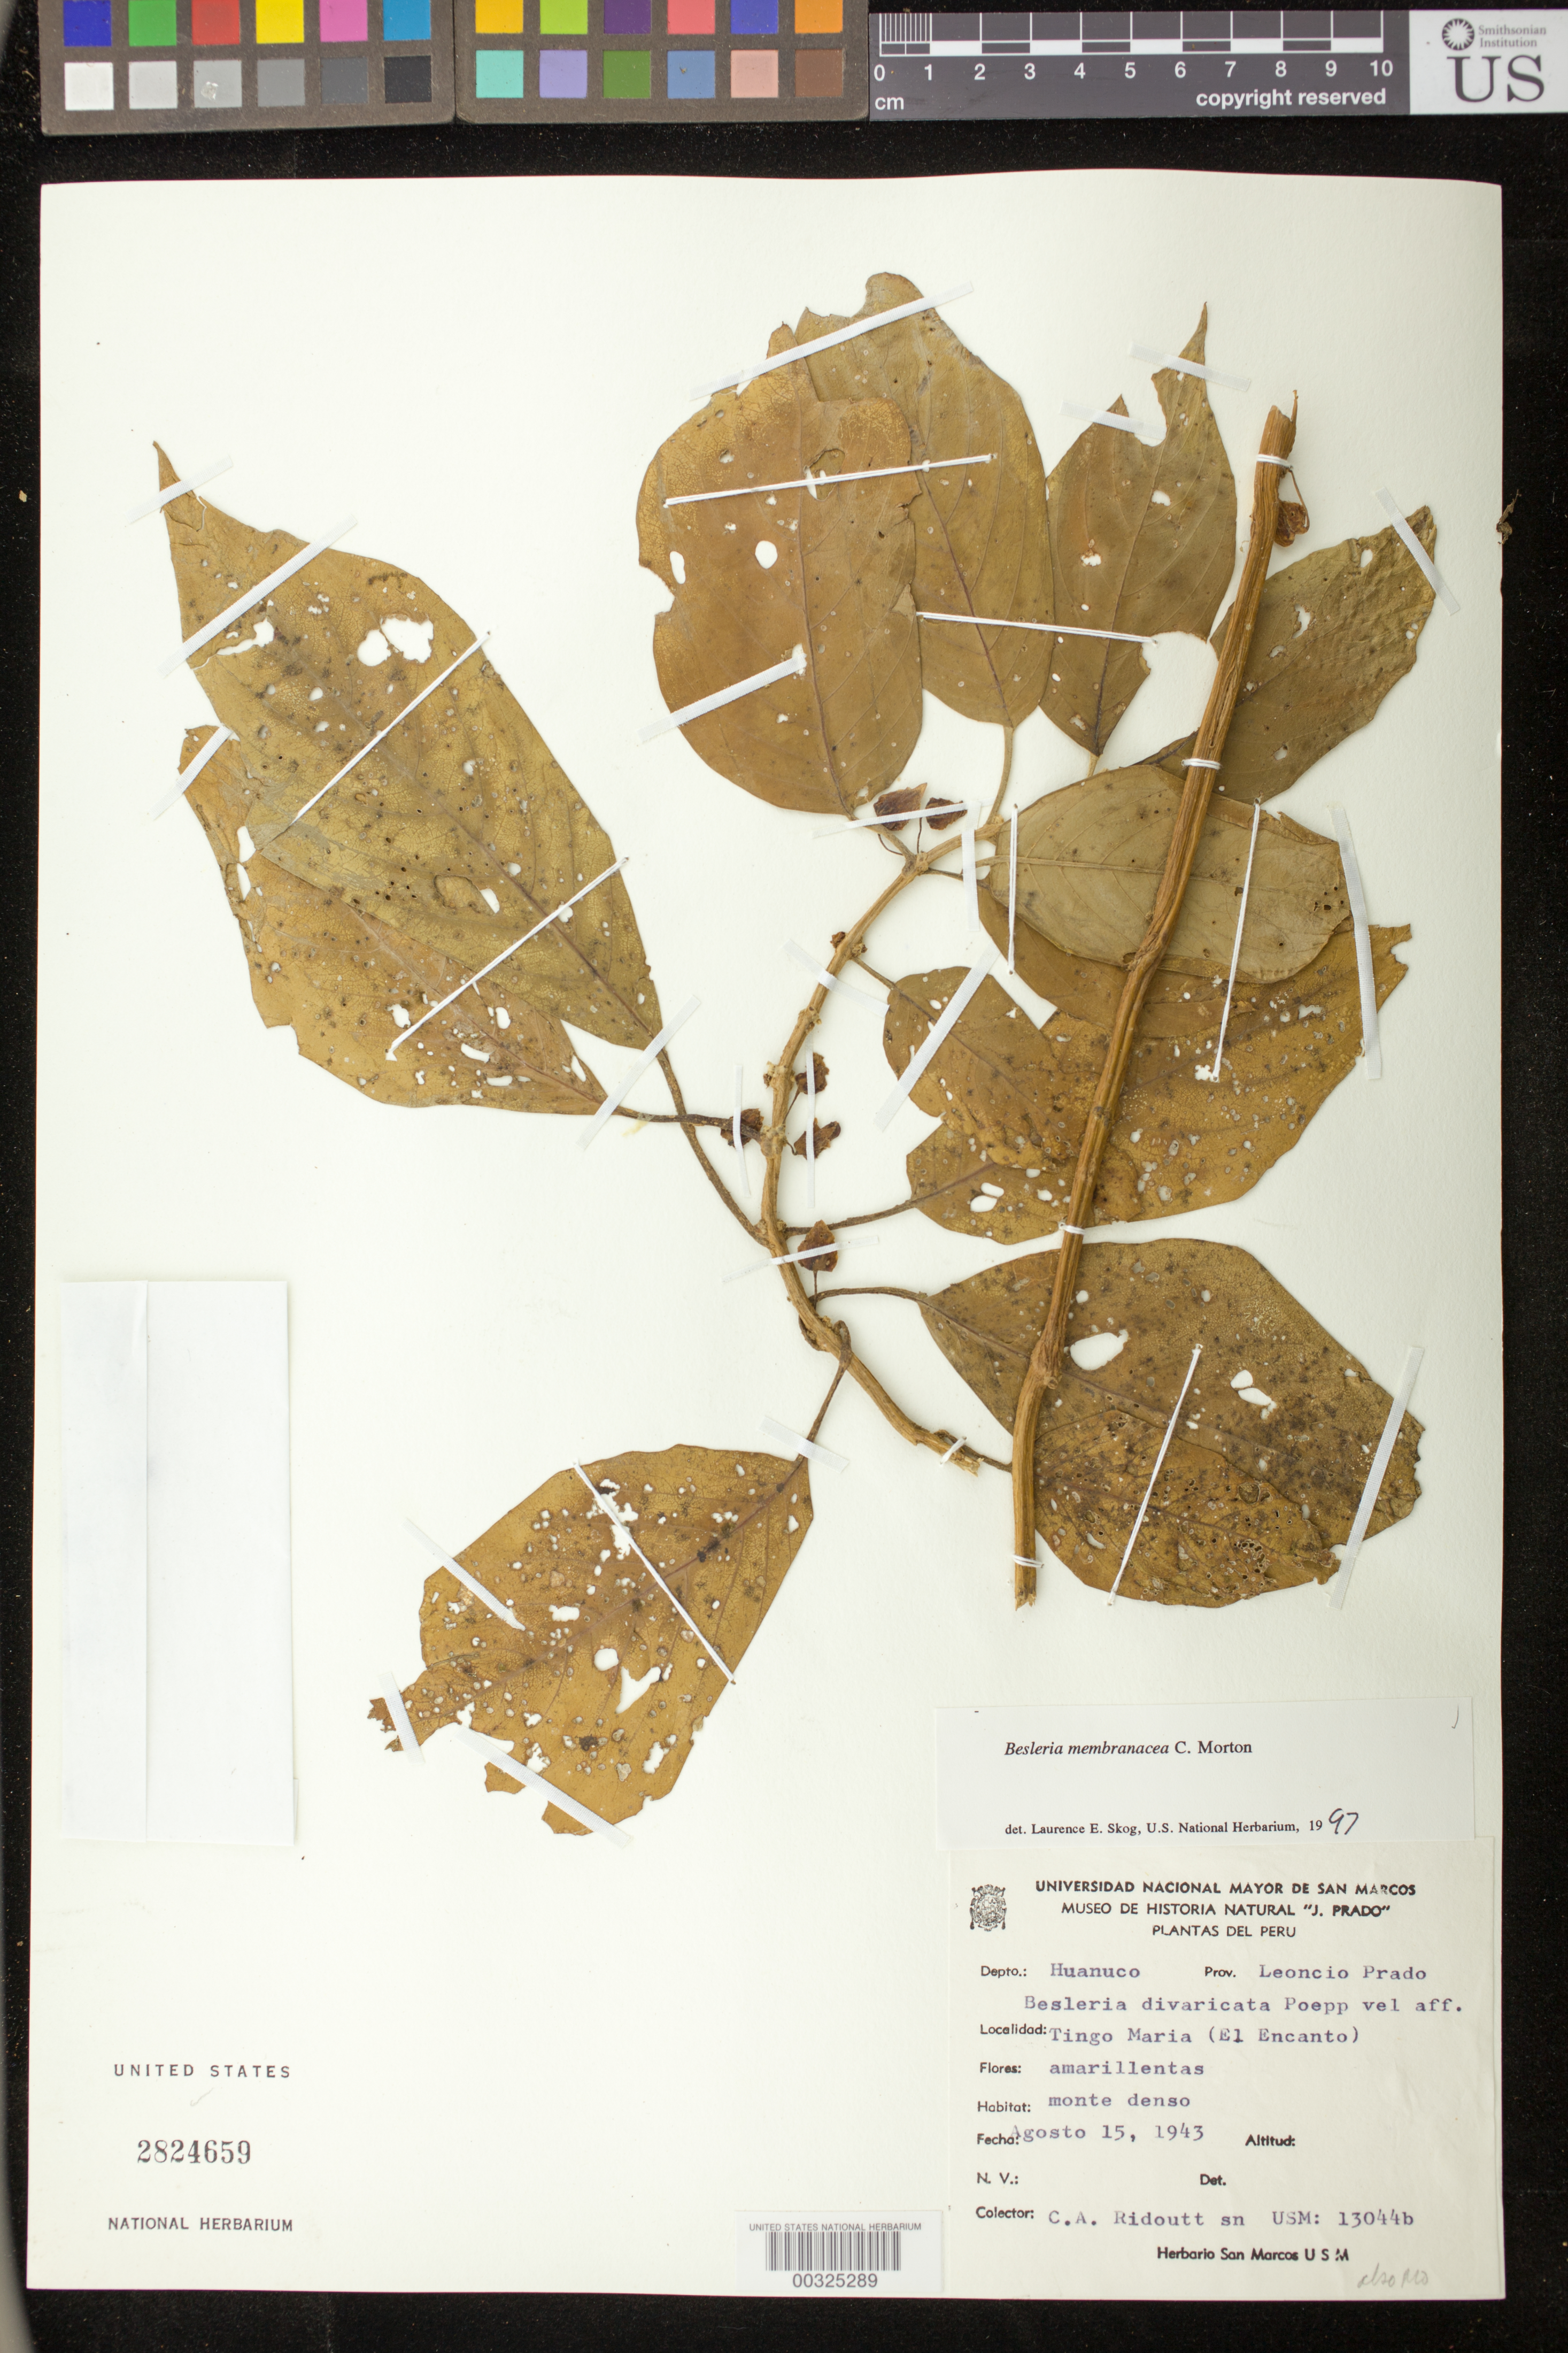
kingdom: Plantae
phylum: Tracheophyta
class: Magnoliopsida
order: Lamiales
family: Gesneriaceae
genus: Besleria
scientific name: Besleria membranacea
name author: C.V. Morton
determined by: Skog, Laurence E.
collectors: C. Ridoutt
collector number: USM 13044 b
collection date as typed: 15 Aug 1943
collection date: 1943-08-15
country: Peru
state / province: Huánuco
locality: Prov. Leoncio Prado, Tingo Maria (El Encanto)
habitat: Monte denso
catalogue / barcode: US 2824659